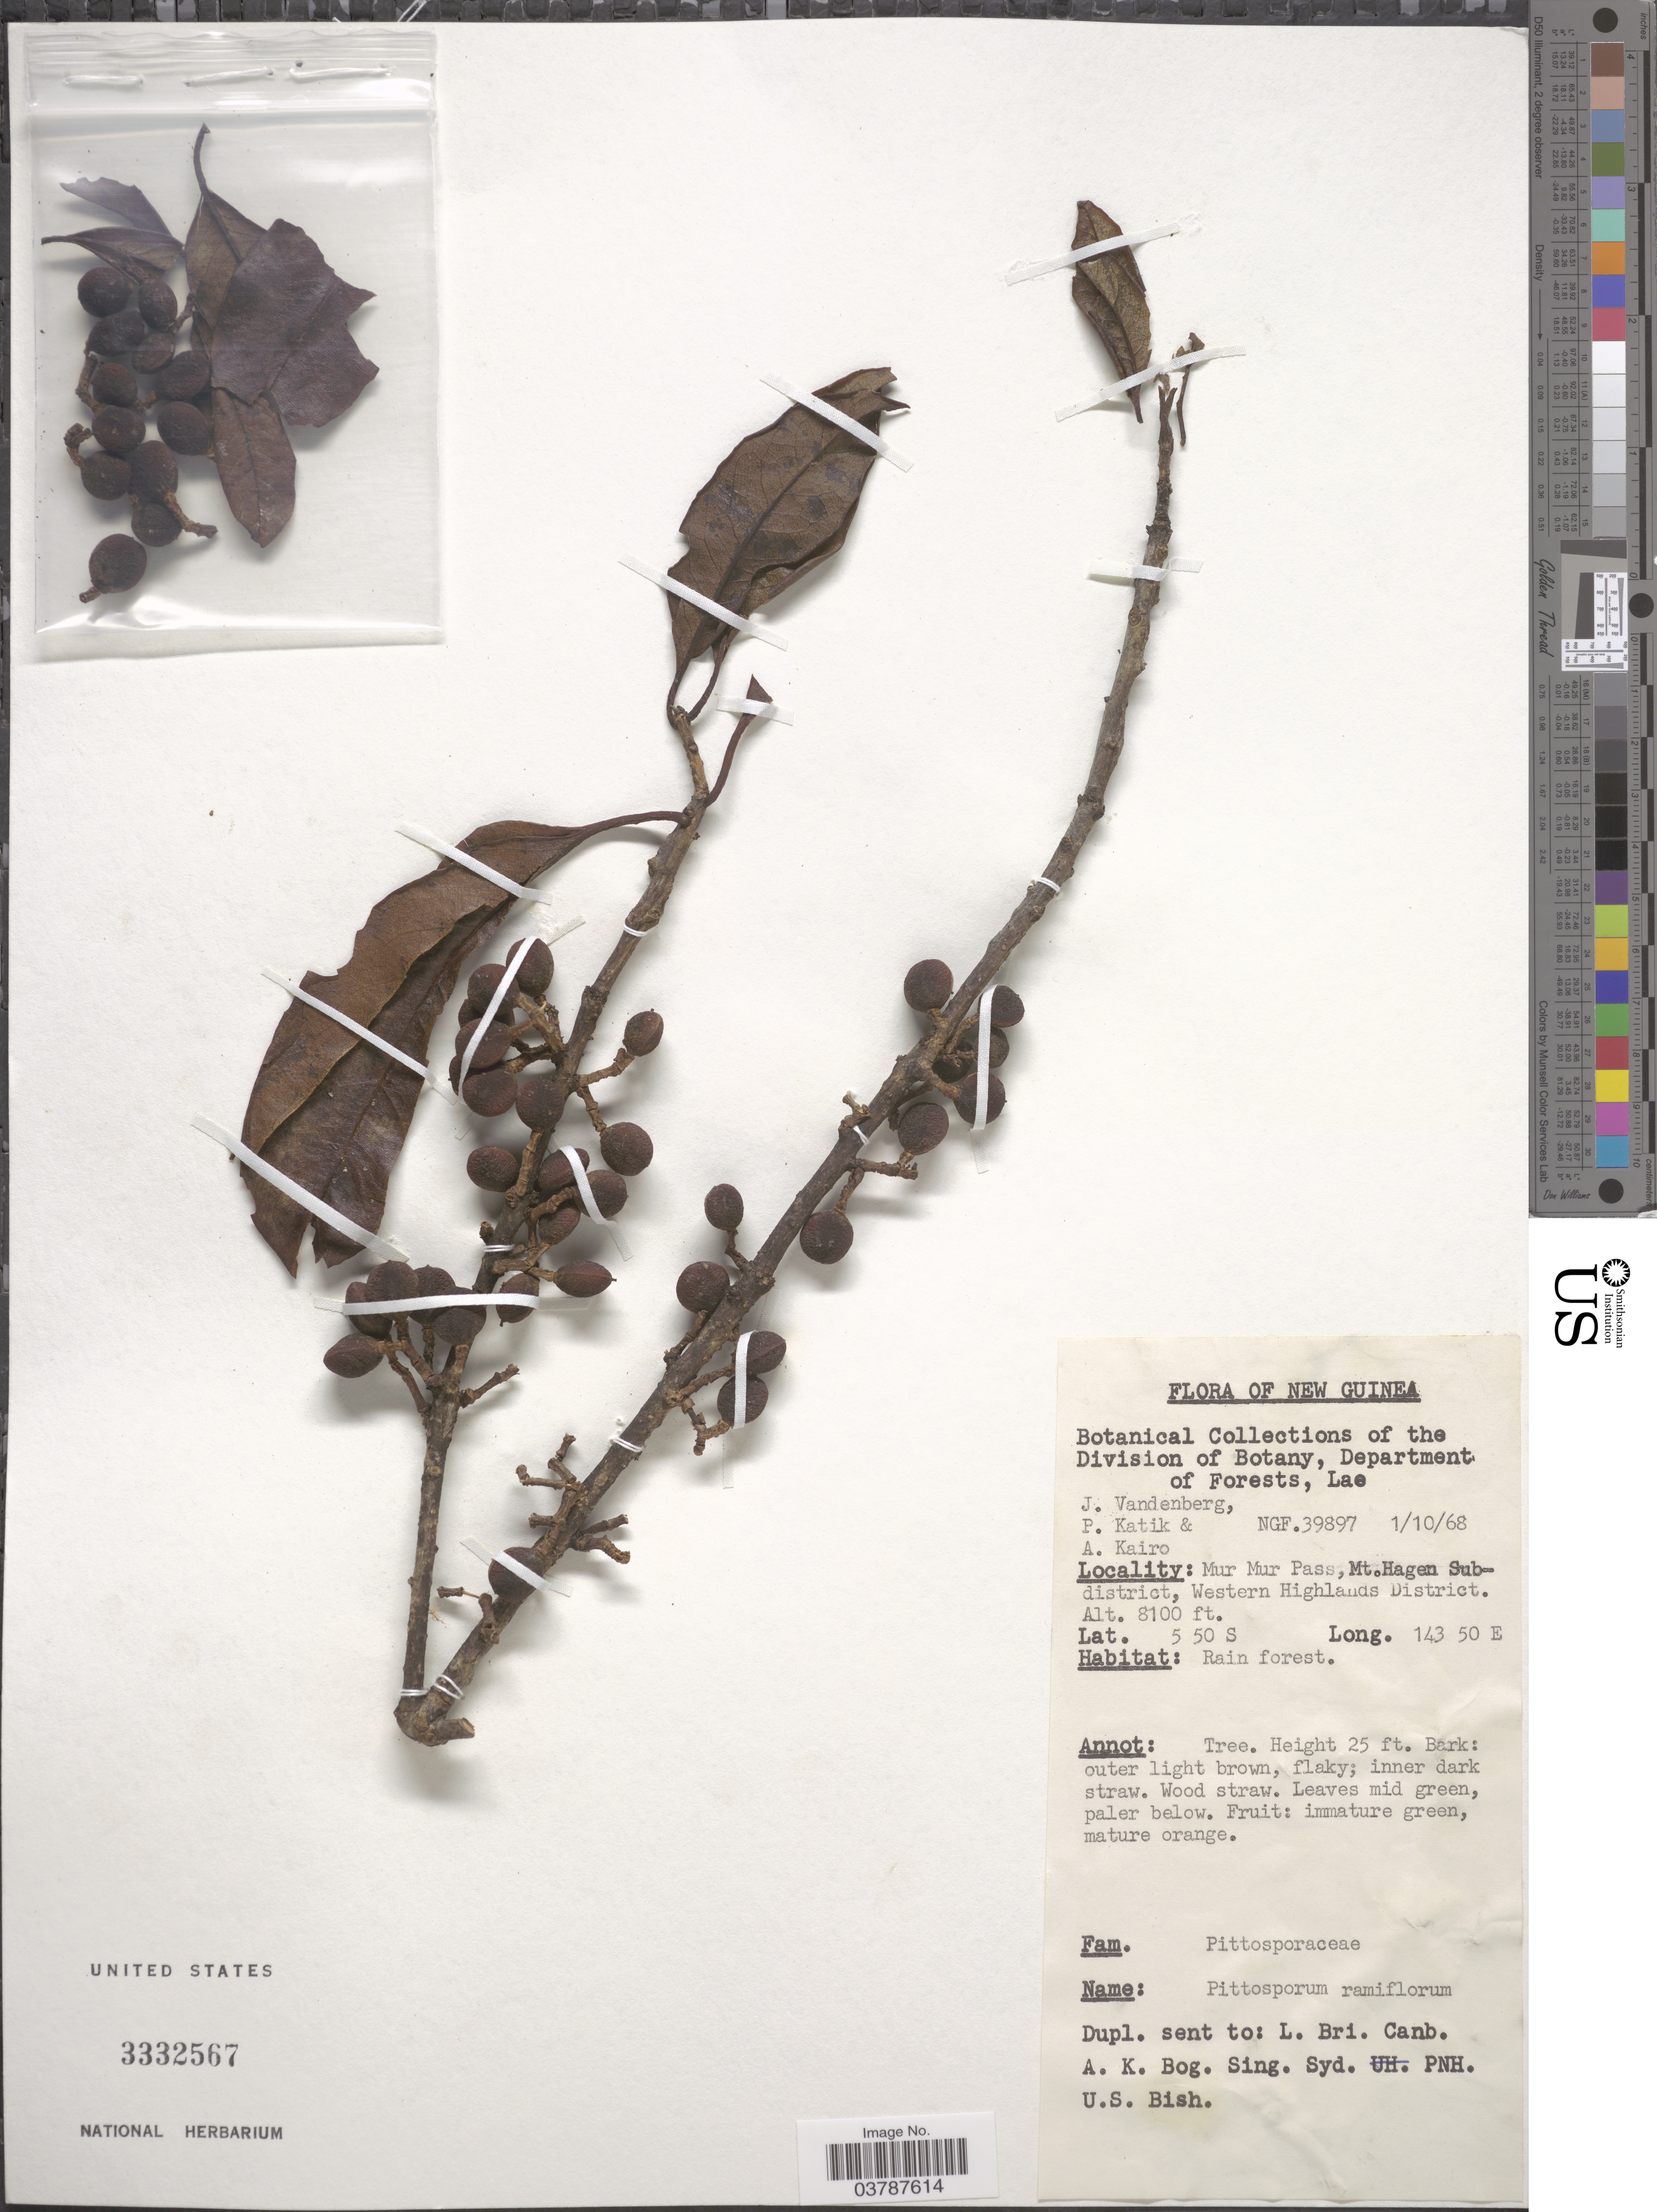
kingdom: Plantae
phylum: Tracheophyta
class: Magnoliopsida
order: Apiales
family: Pittosporaceae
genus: Pittosporum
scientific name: Pittosporum ramiflorum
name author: (Zoll. & Mor.) Zoll.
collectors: J. Vandenberg, P. Katik & A. Kairo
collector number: NGF39897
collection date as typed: Transcribed d/m/y: 1/10/68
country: Papua New Guinea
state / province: Western Highlands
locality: New Guinea. Mur Mur Pass, Mt. Hagen Sub-district, Western Highlands District.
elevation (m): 2469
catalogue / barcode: US 3332567